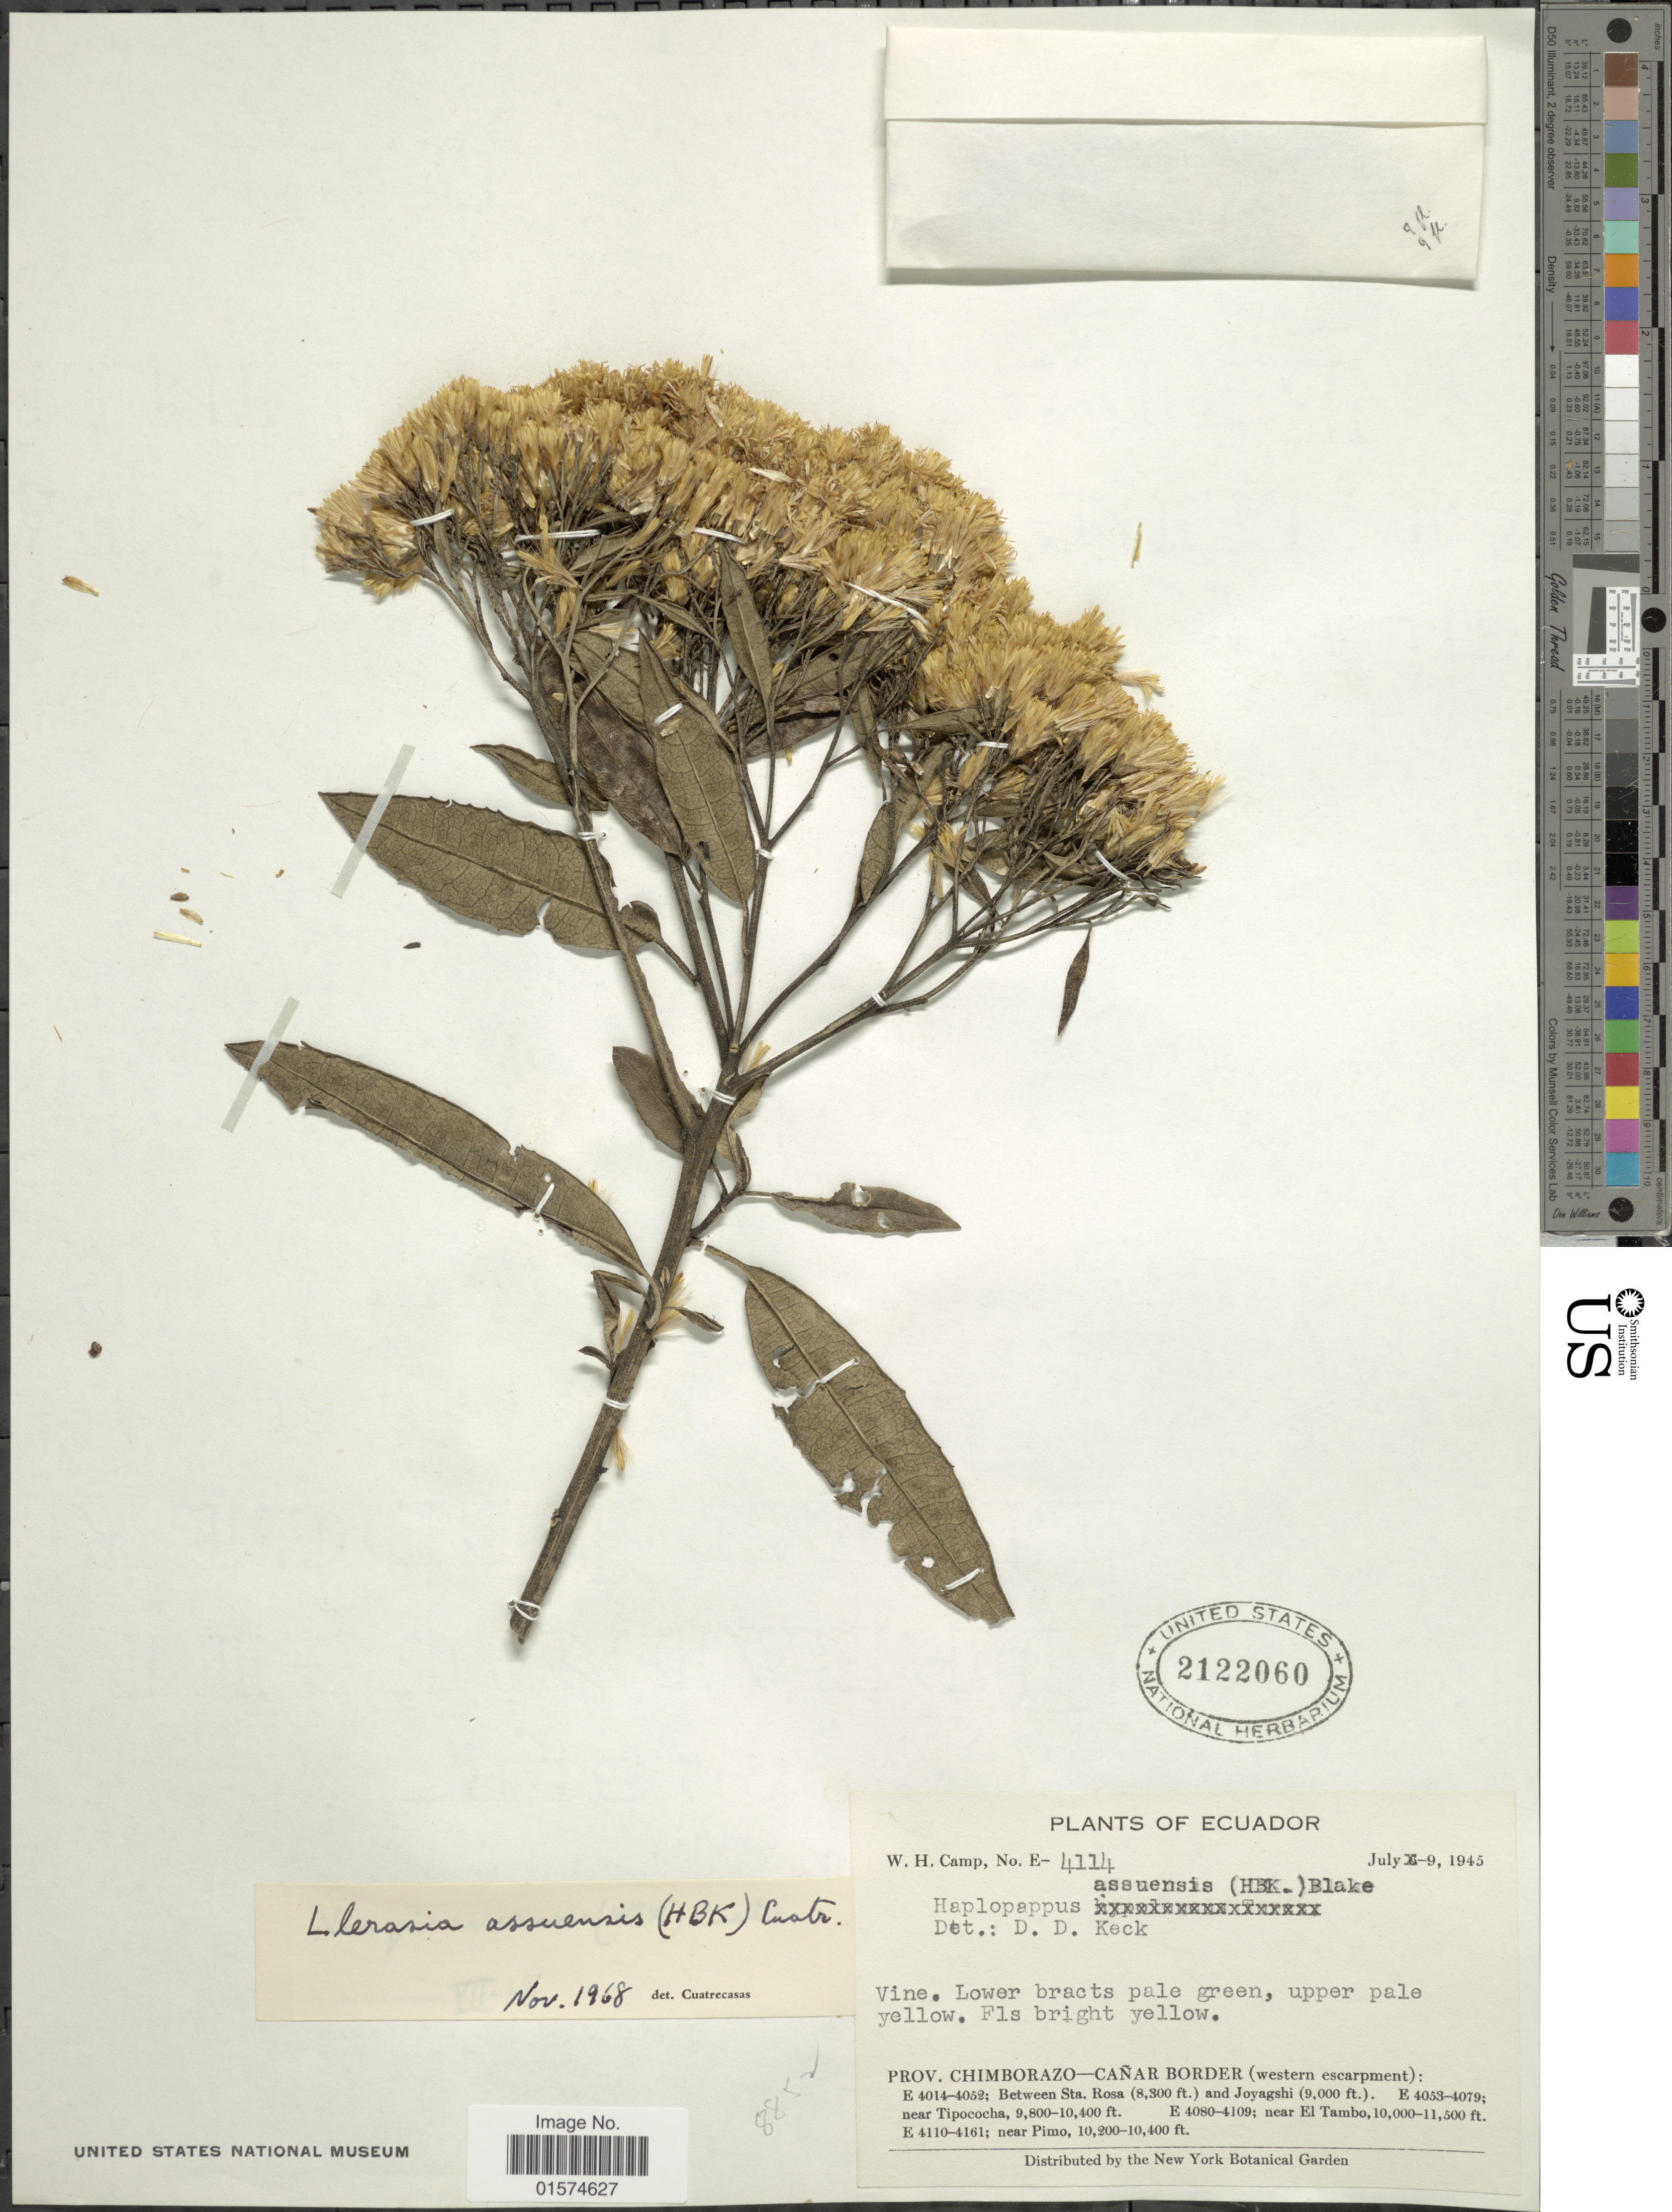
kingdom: Plantae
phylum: Tracheophyta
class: Magnoliopsida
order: Asterales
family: Asteraceae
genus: Llerasia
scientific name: Llerasia assuensis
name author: (Kunth) Cuatrec.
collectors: W. H. Camp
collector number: E-4114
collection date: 1945-07-09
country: Ecuador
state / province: Chimborazo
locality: Cañar Border (western escarpment): near Pimo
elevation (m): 3109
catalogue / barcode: US 2122060